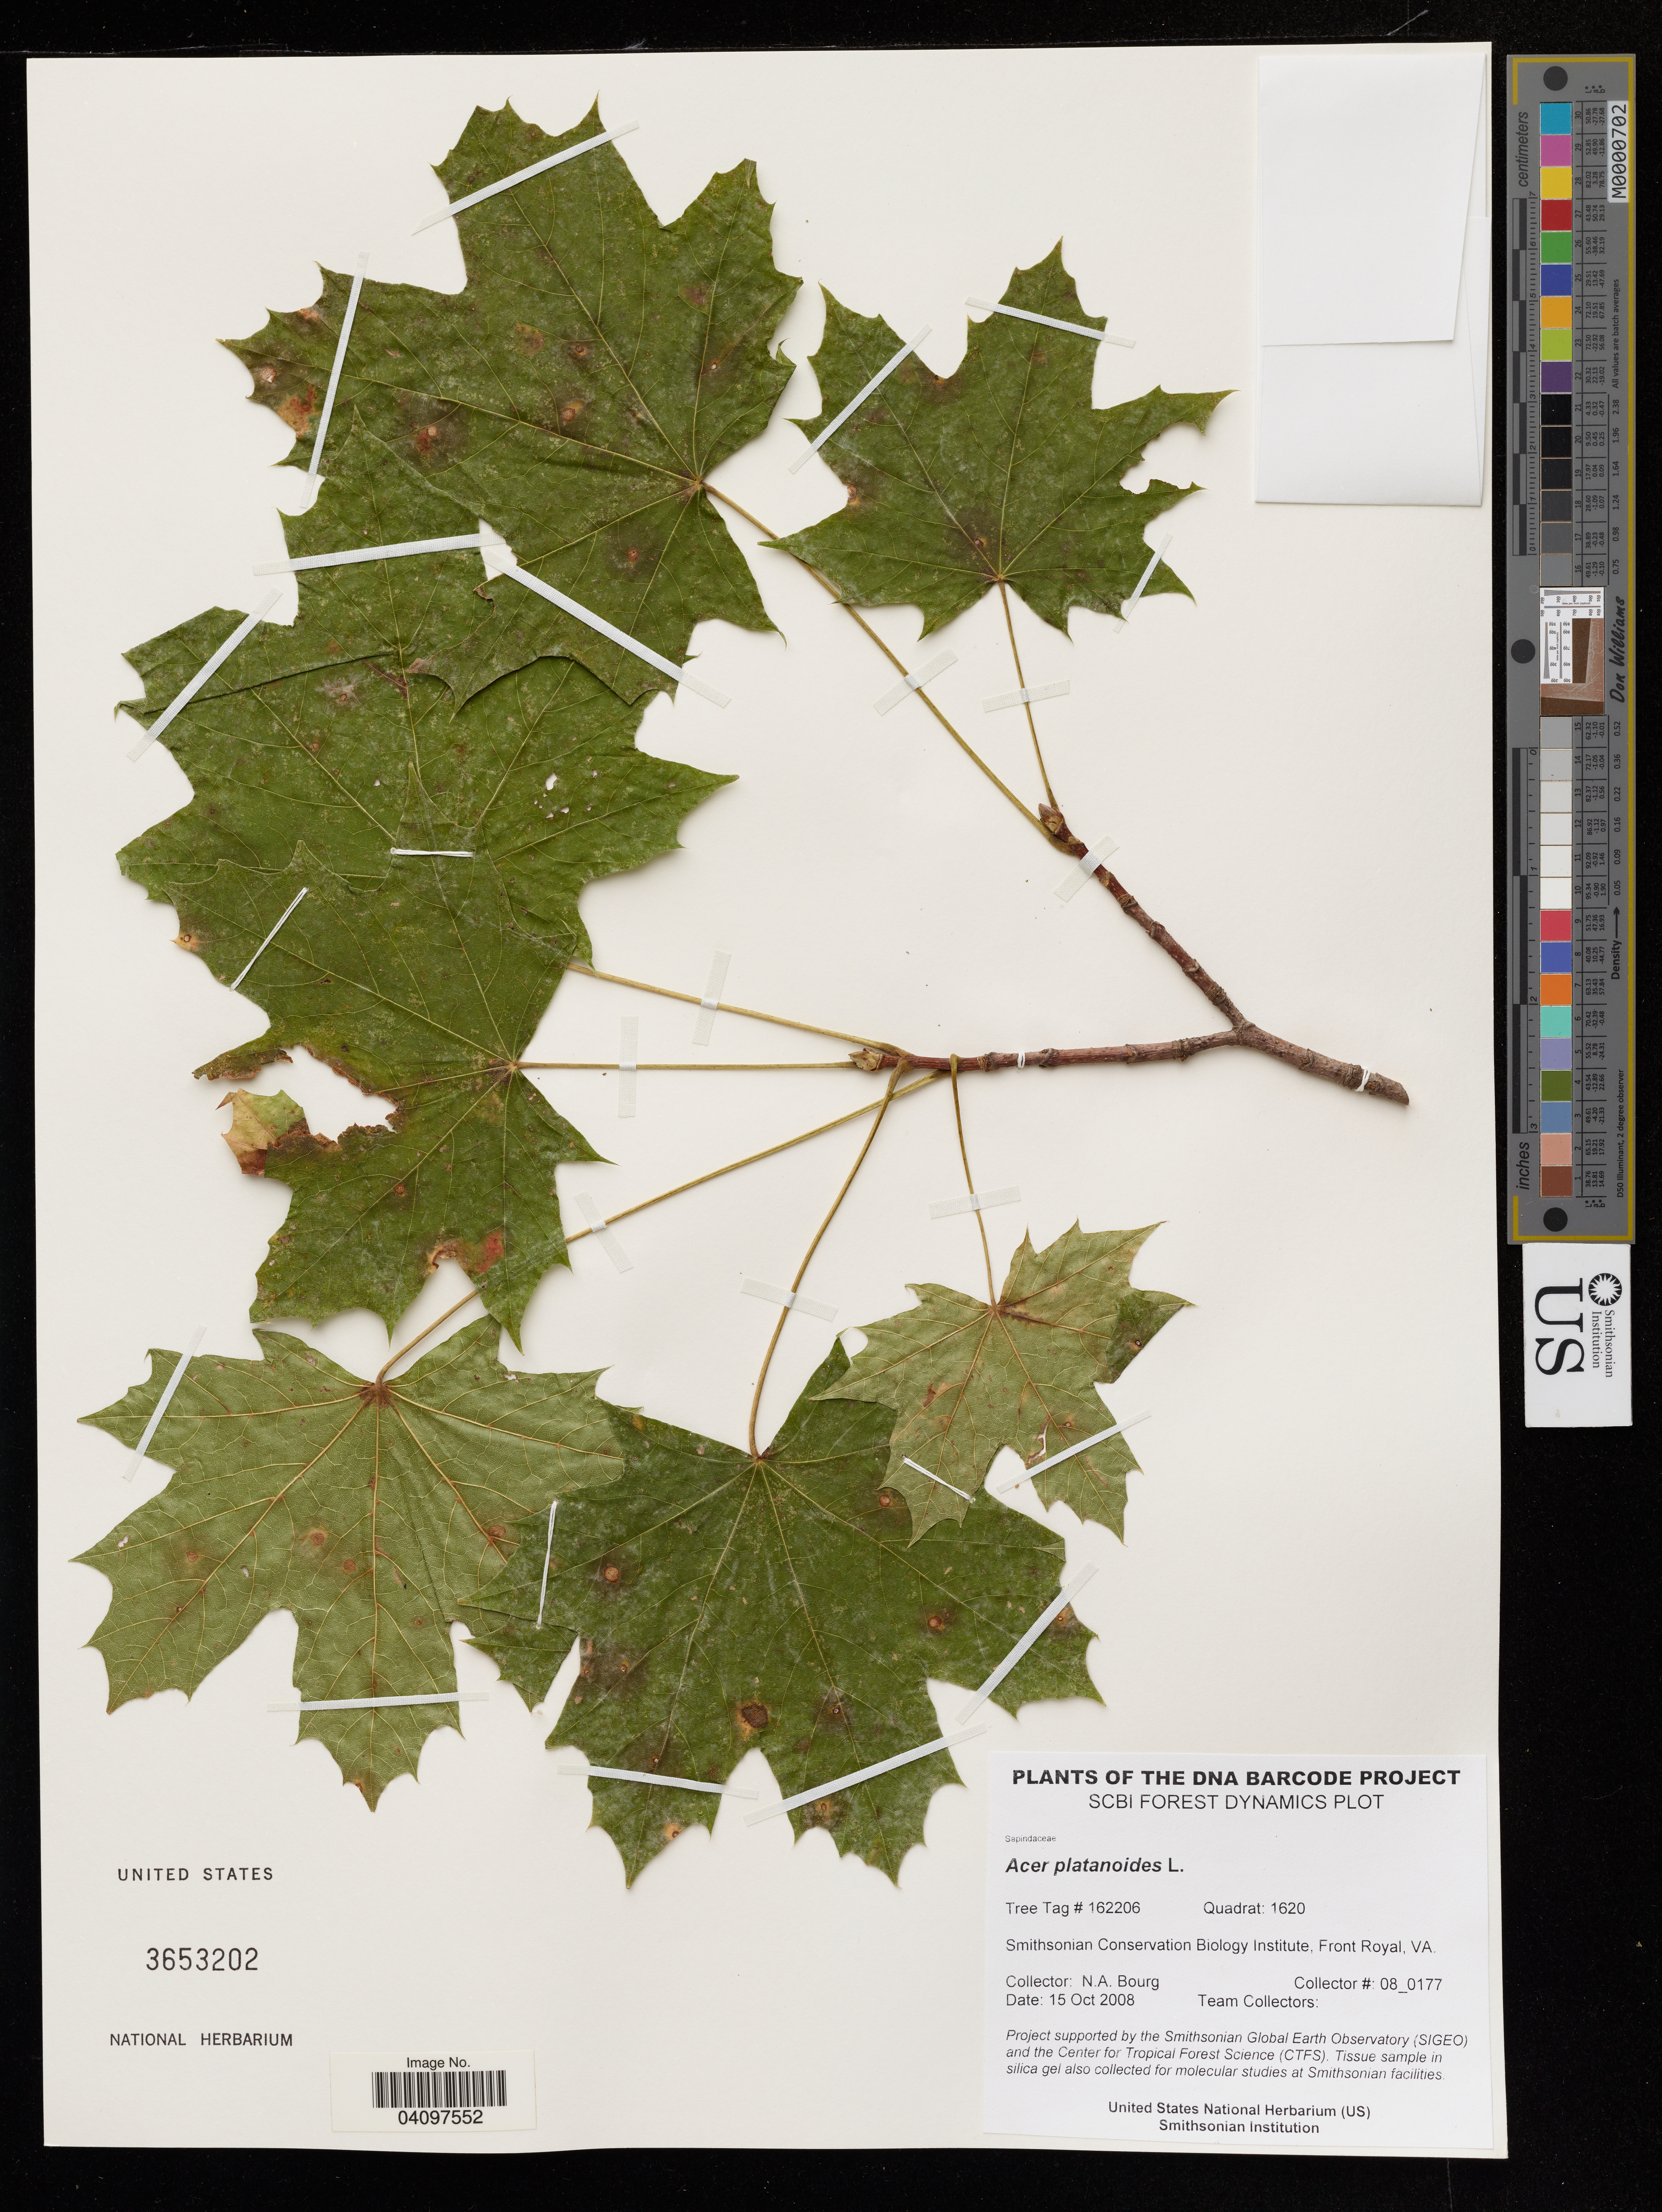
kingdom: Plantae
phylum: Tracheophyta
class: Magnoliopsida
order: Sapindales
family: Sapindaceae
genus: Acer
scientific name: Acer platanoides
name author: L.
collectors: N. A. Bourg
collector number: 08_0177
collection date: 2008-10-15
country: United States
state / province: Virginia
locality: Smithsonian Conservation Biology Institute, Front Royal.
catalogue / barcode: US 3653202